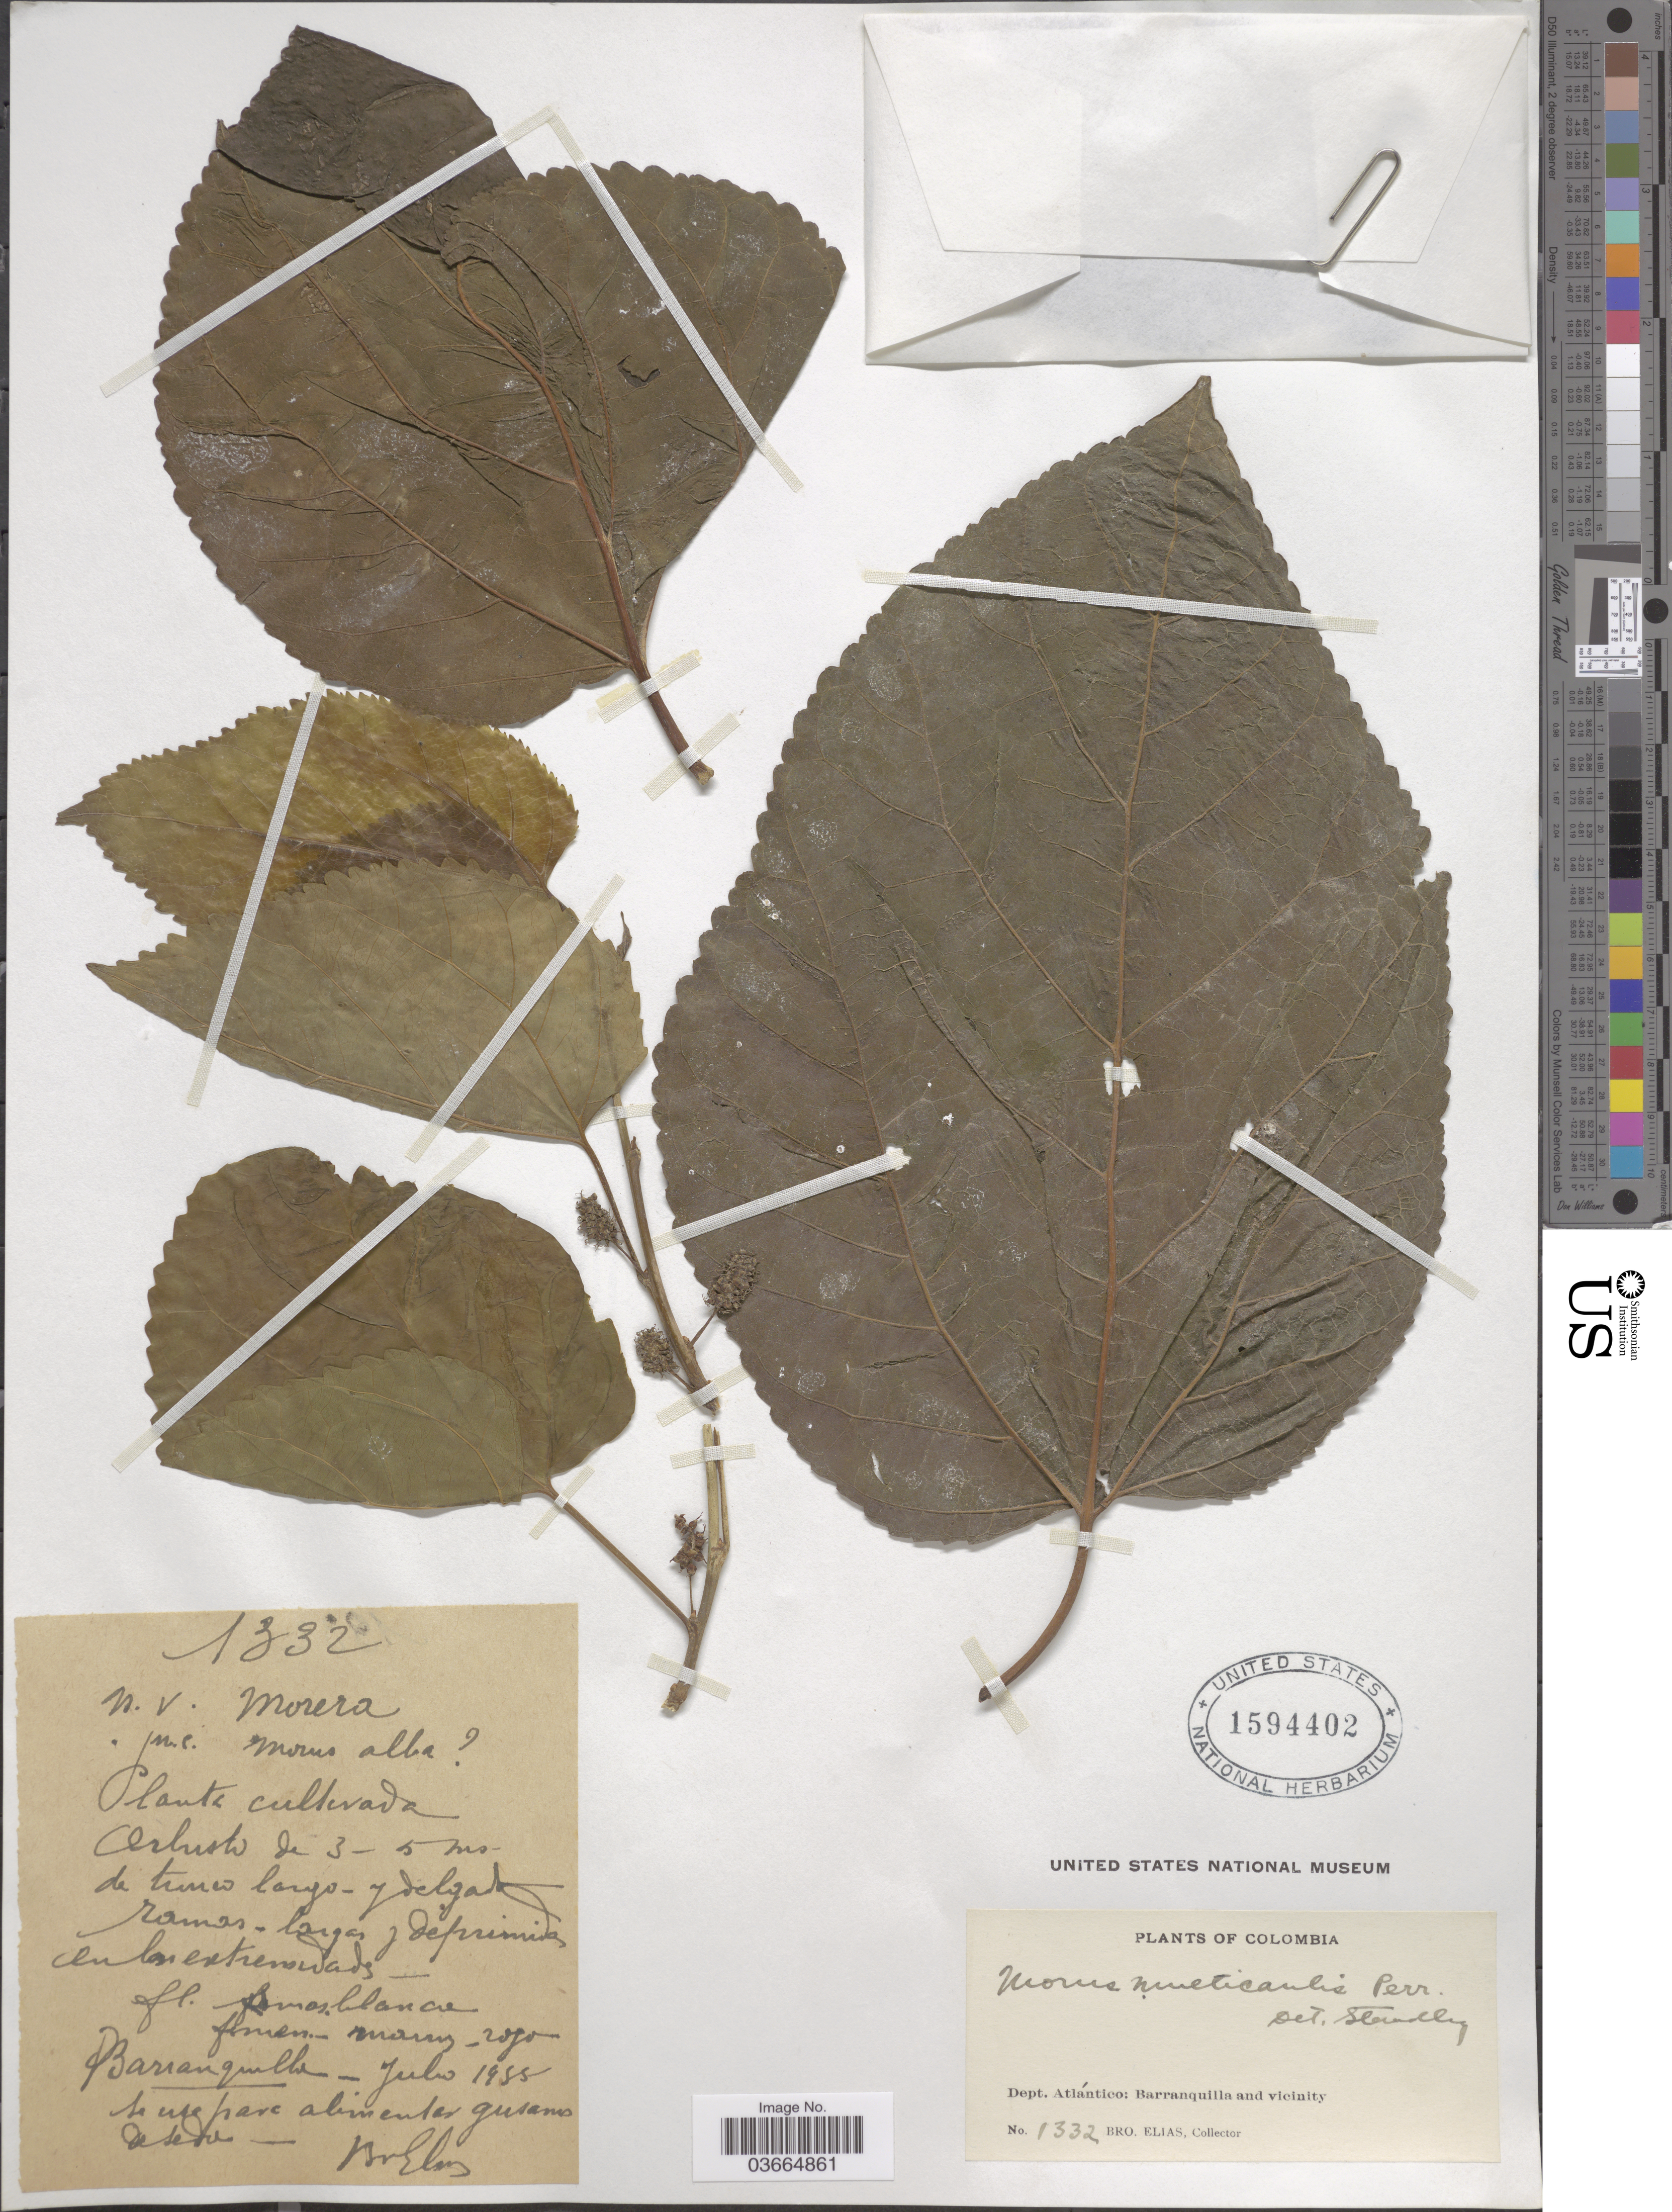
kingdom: Plantae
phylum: Tracheophyta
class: Magnoliopsida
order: Rosales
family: Moraceae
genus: Morus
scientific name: Morus alba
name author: L.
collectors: Bro. Elias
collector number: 1332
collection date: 1985-07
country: Colombia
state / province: Atlántico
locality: Dept. Atlántico: Barranquilla and vicinity.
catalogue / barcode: US 1594402